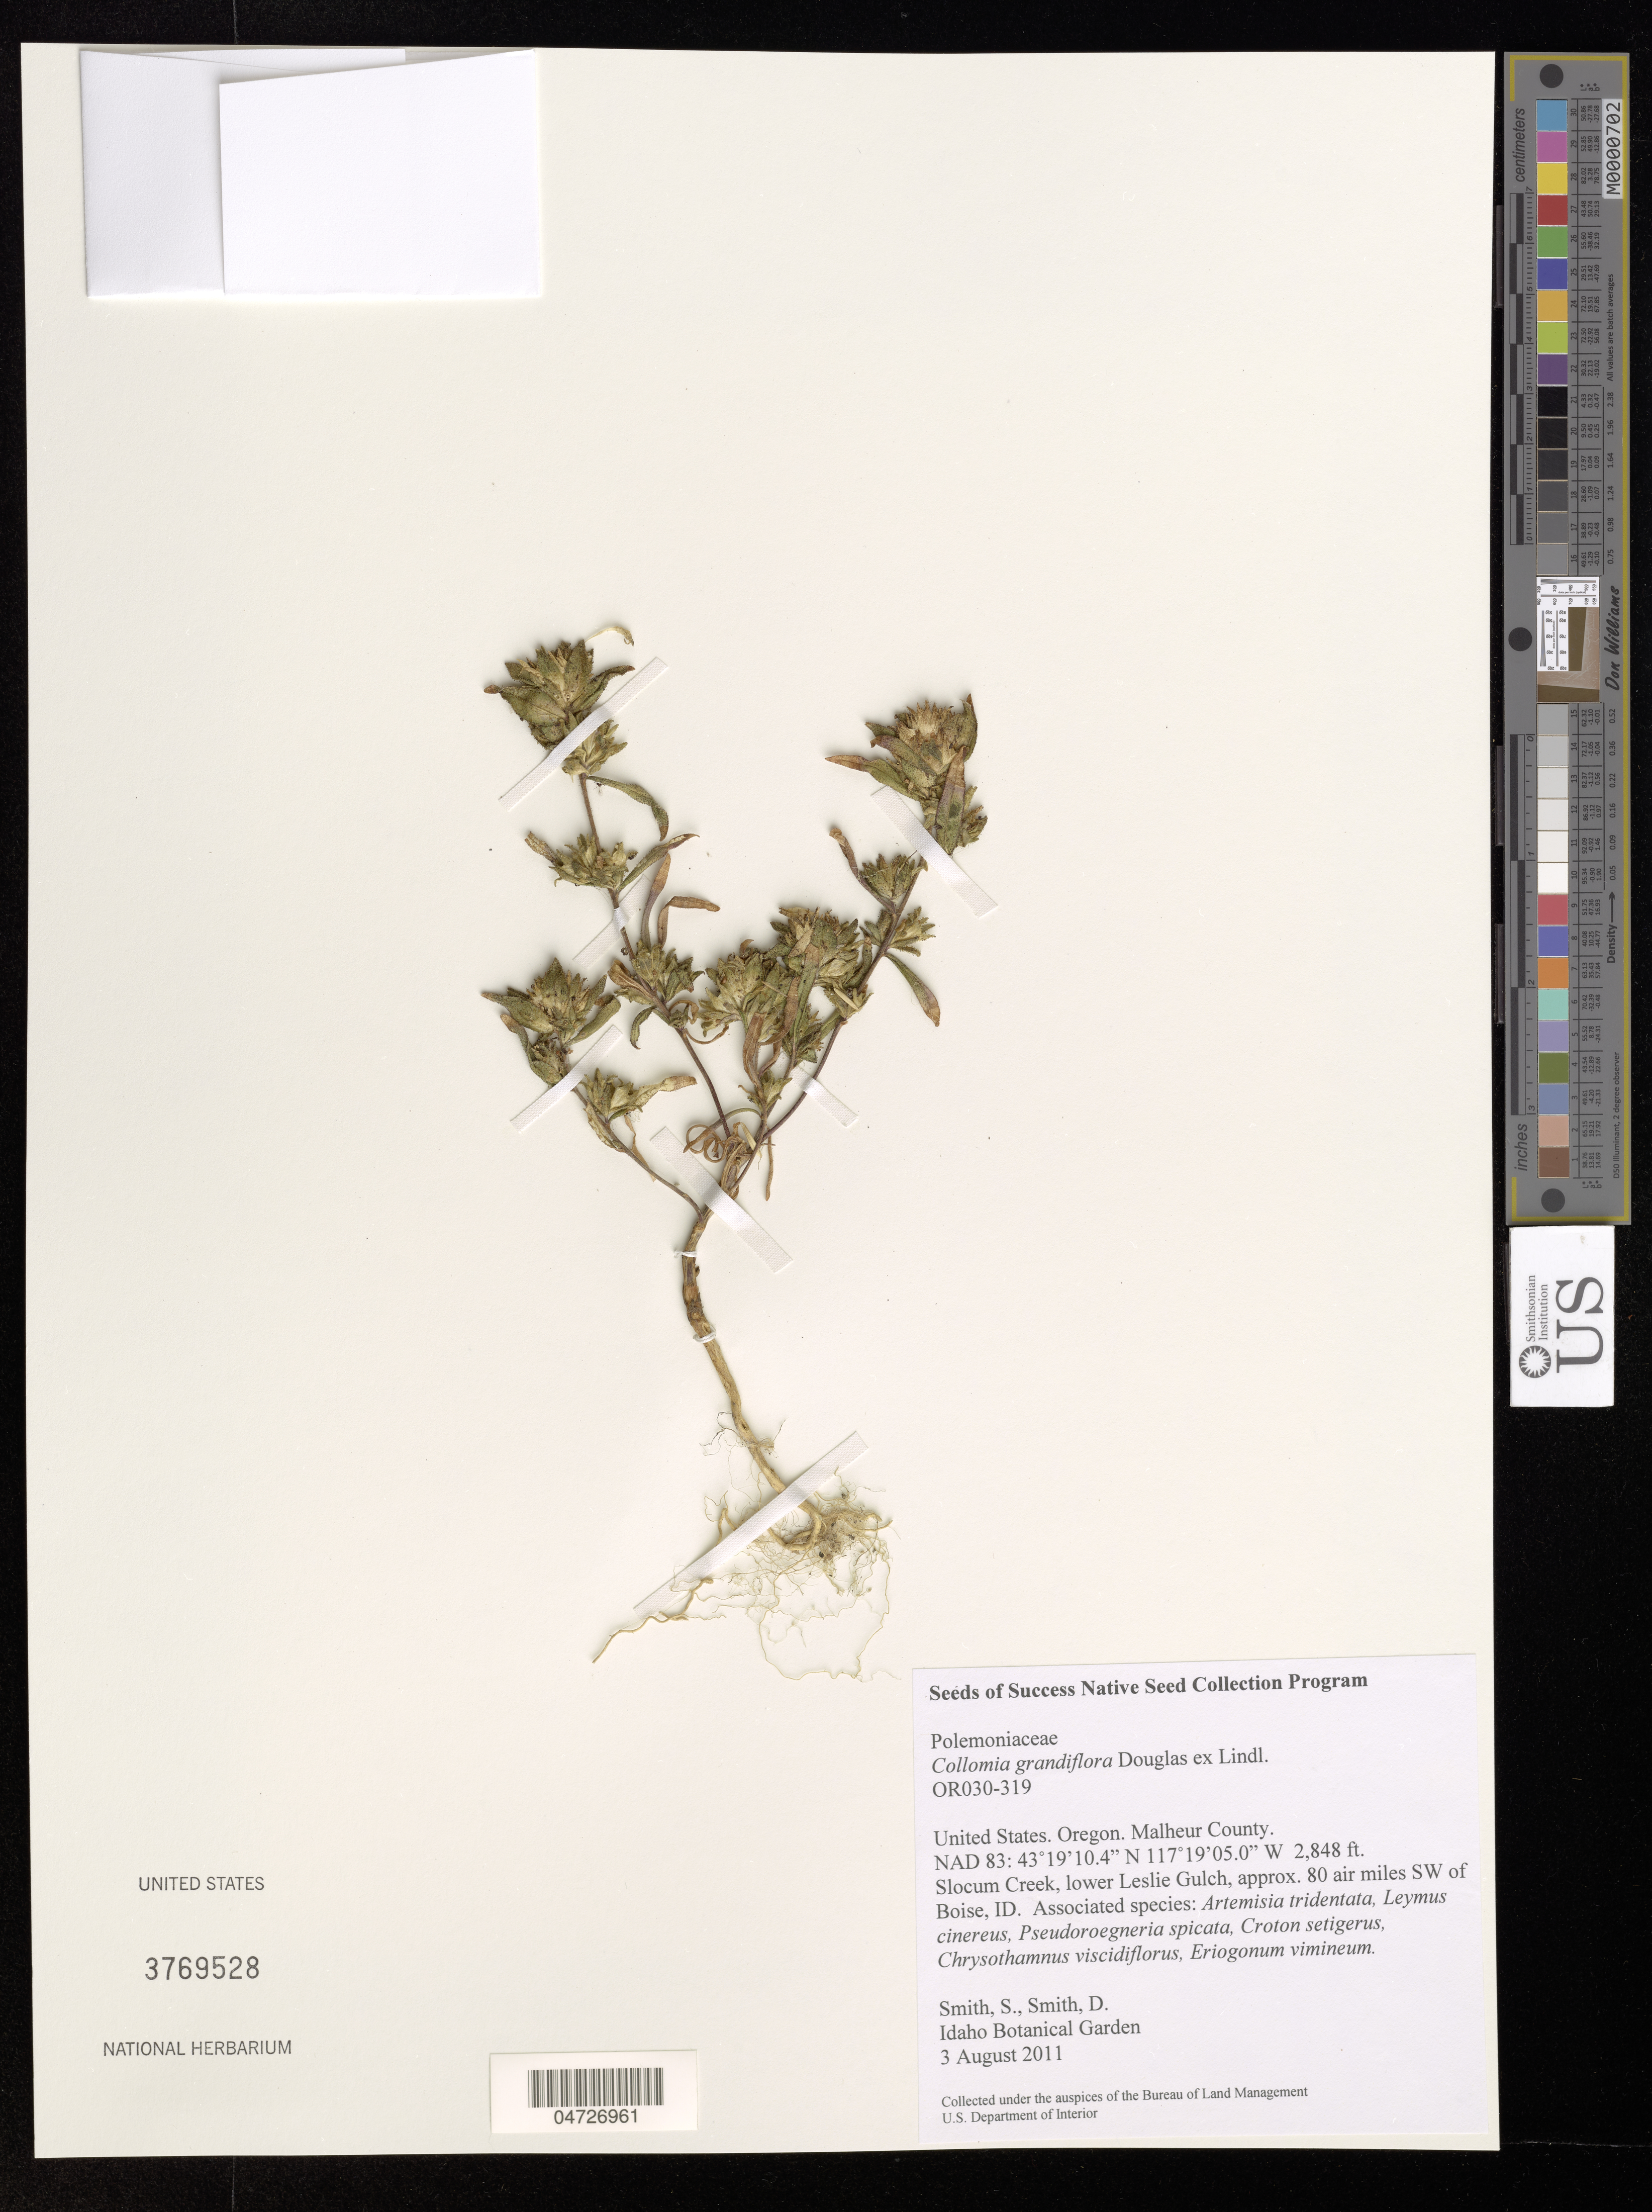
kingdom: Plantae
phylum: Tracheophyta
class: Magnoliopsida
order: Ericales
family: Polemoniaceae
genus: Collomia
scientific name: Collomia grandiflora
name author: Douglas ex Lindl.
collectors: S. Smith & D. Smith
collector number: OR030-319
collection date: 2011-08-03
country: United States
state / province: Oregon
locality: Malheur County. Slocum Creek, lower Leslie Gulch, approx. 80 air miles SW of Boise, ID.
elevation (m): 868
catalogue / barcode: US 3769528